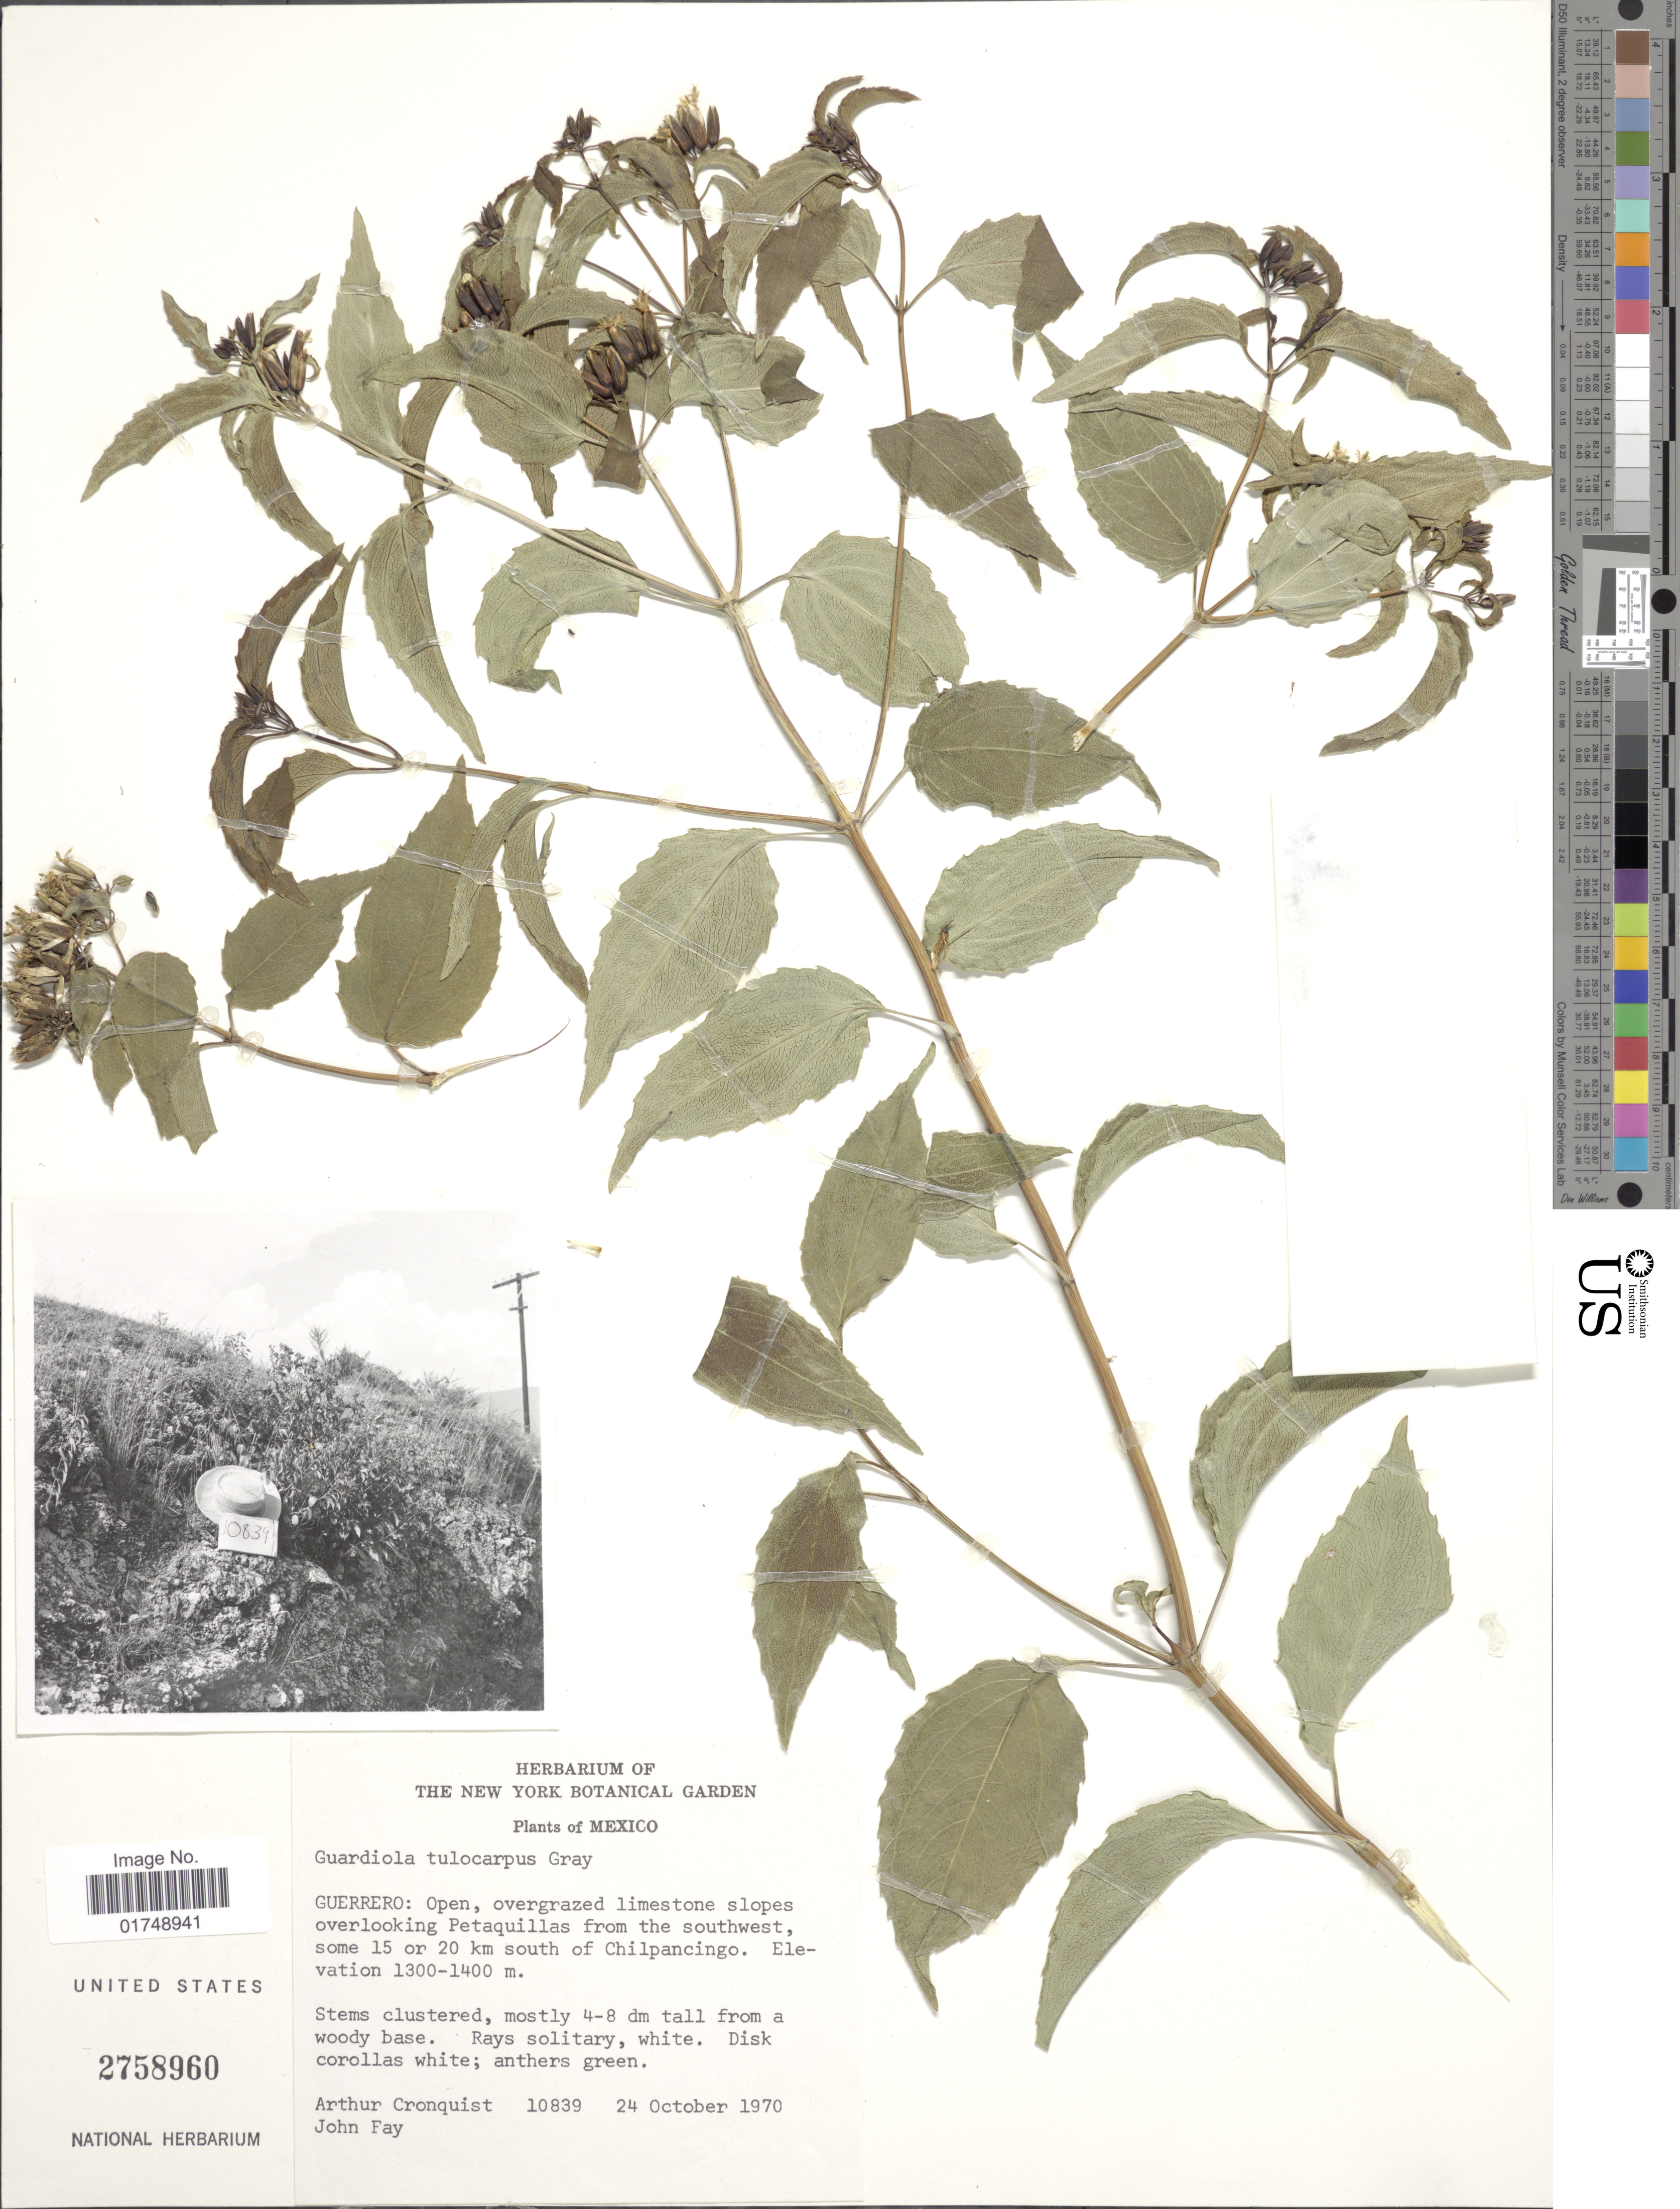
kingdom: Plantae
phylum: Tracheophyta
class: Magnoliopsida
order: Asterales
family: Asteraceae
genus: Guardiola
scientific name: Guardiola tulocarpus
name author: A. Gray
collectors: A. J. Cronquist & J. Fay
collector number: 10839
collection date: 1970-10-24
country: Mexico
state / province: Guerrero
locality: From the southwest, some 15 or 20 km south of Chilpancingo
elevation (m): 1300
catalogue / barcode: US 2758960